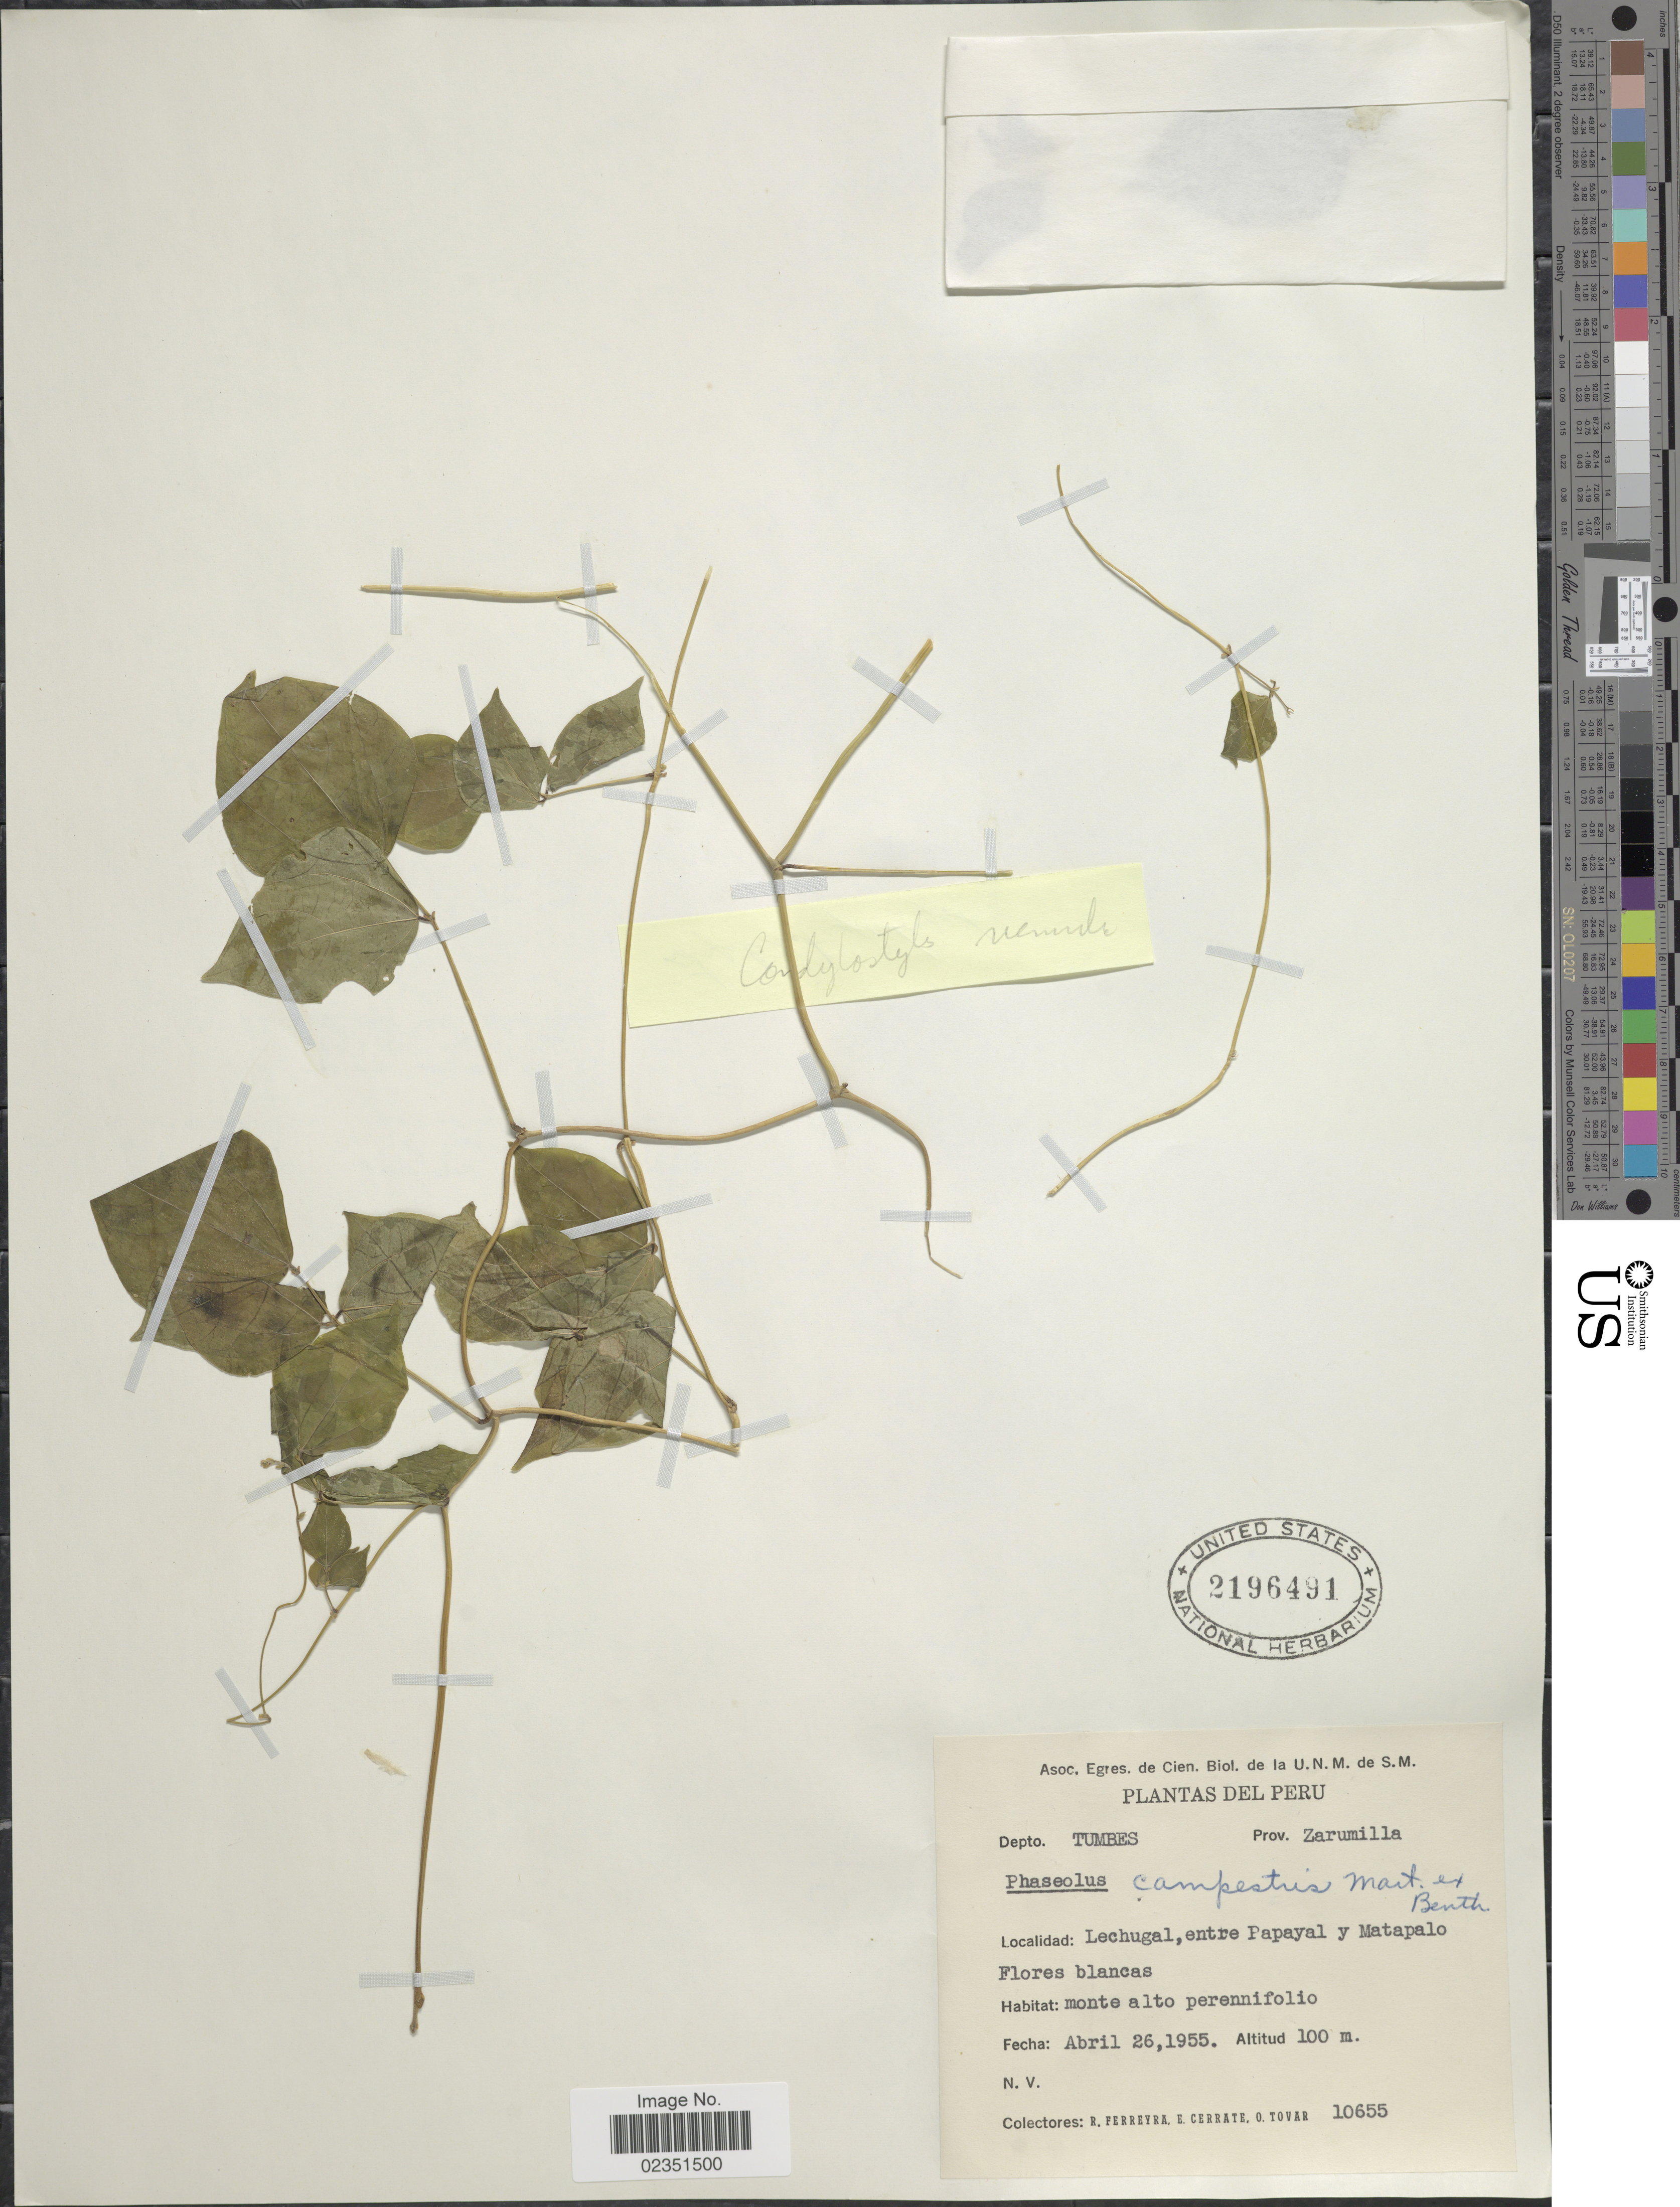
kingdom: Plantae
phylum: Tracheophyta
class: Magnoliopsida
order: Fabales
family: Fabaceae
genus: Phaseolus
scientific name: Phaseolus campestris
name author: Mart. ex Benth.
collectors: R. A. Ferreyra, E. Cerrate & O. Tovar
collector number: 10655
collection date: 1955-04-26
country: Peru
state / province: Tumbes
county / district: Zarumilla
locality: Prov. Zarumilla. Lechugal, entre Papayal y Matapalo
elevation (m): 100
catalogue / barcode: US 2196491